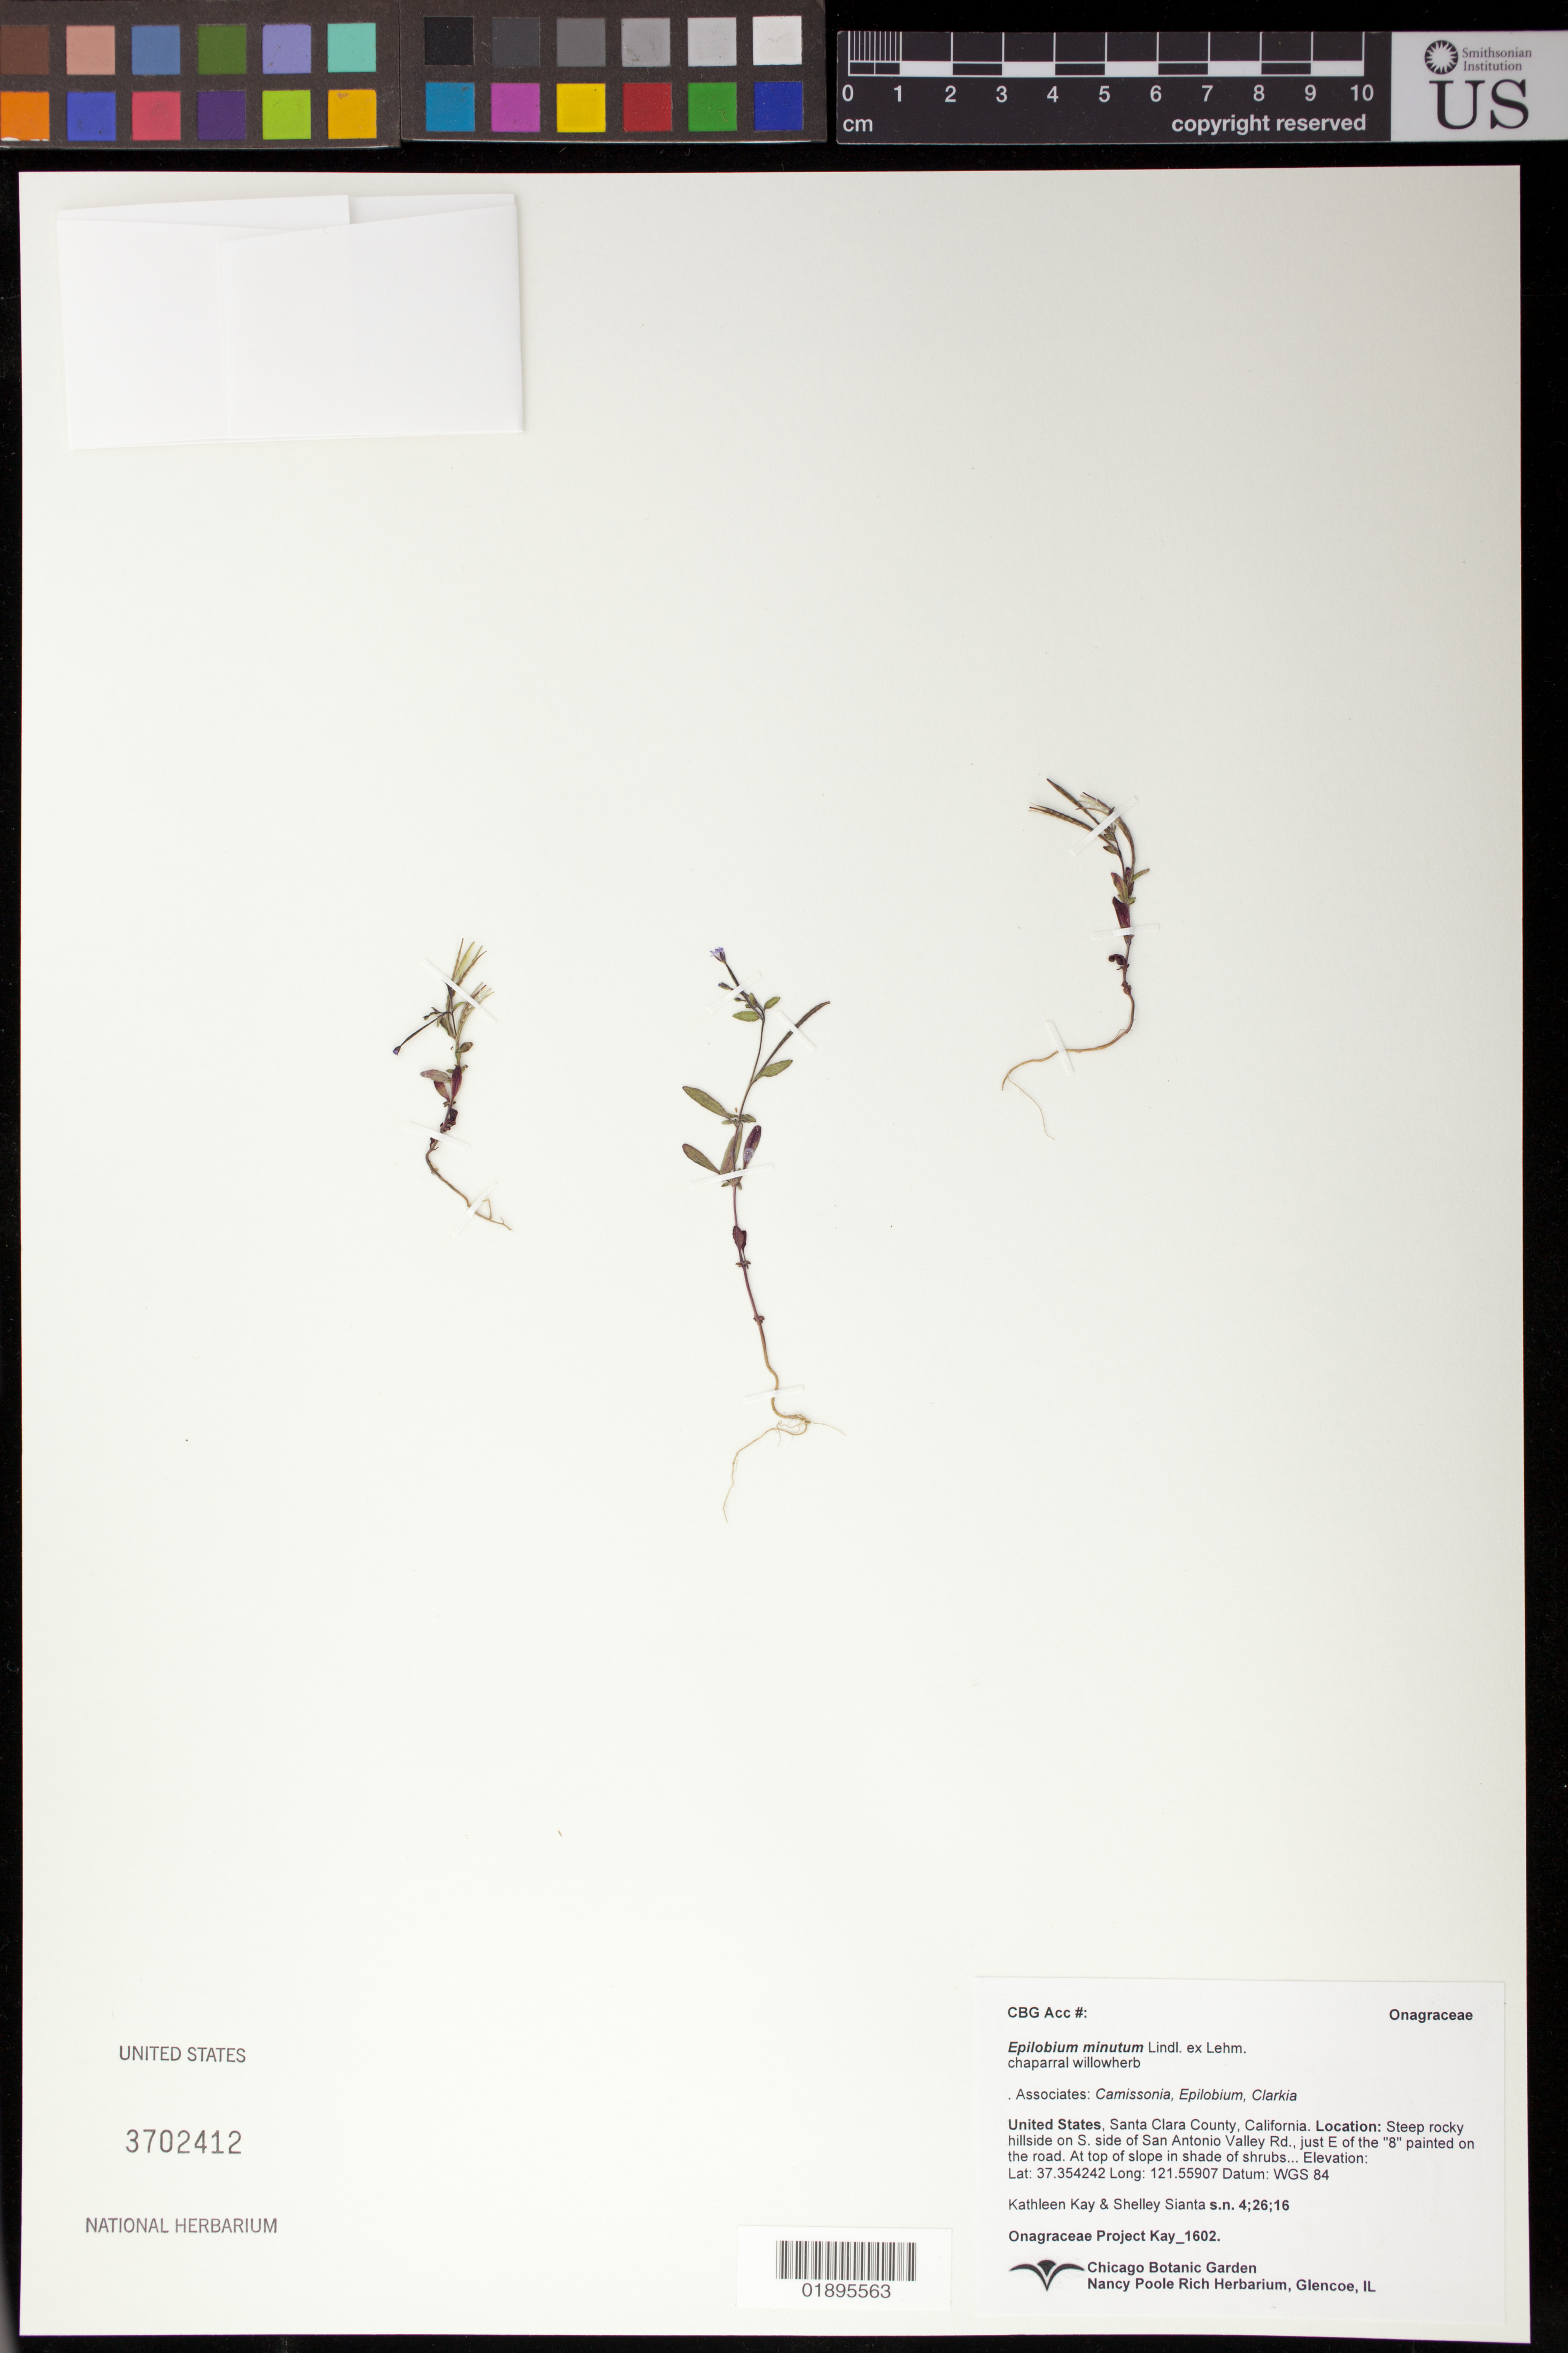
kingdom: Plantae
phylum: Tracheophyta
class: Magnoliopsida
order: Myrtales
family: Onagraceae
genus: Epilobium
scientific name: Epilobium minutum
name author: Lindl. ex Lehm.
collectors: K. Kay & S. Sianta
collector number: Kay 1602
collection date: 2016-04-26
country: United States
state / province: California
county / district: Santa Clara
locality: On S. side of San Antonio Valley Rd., just E of the "8" (mile marker) painted on the road, at top of slope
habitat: steep rocky hillside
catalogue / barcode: US 3702412